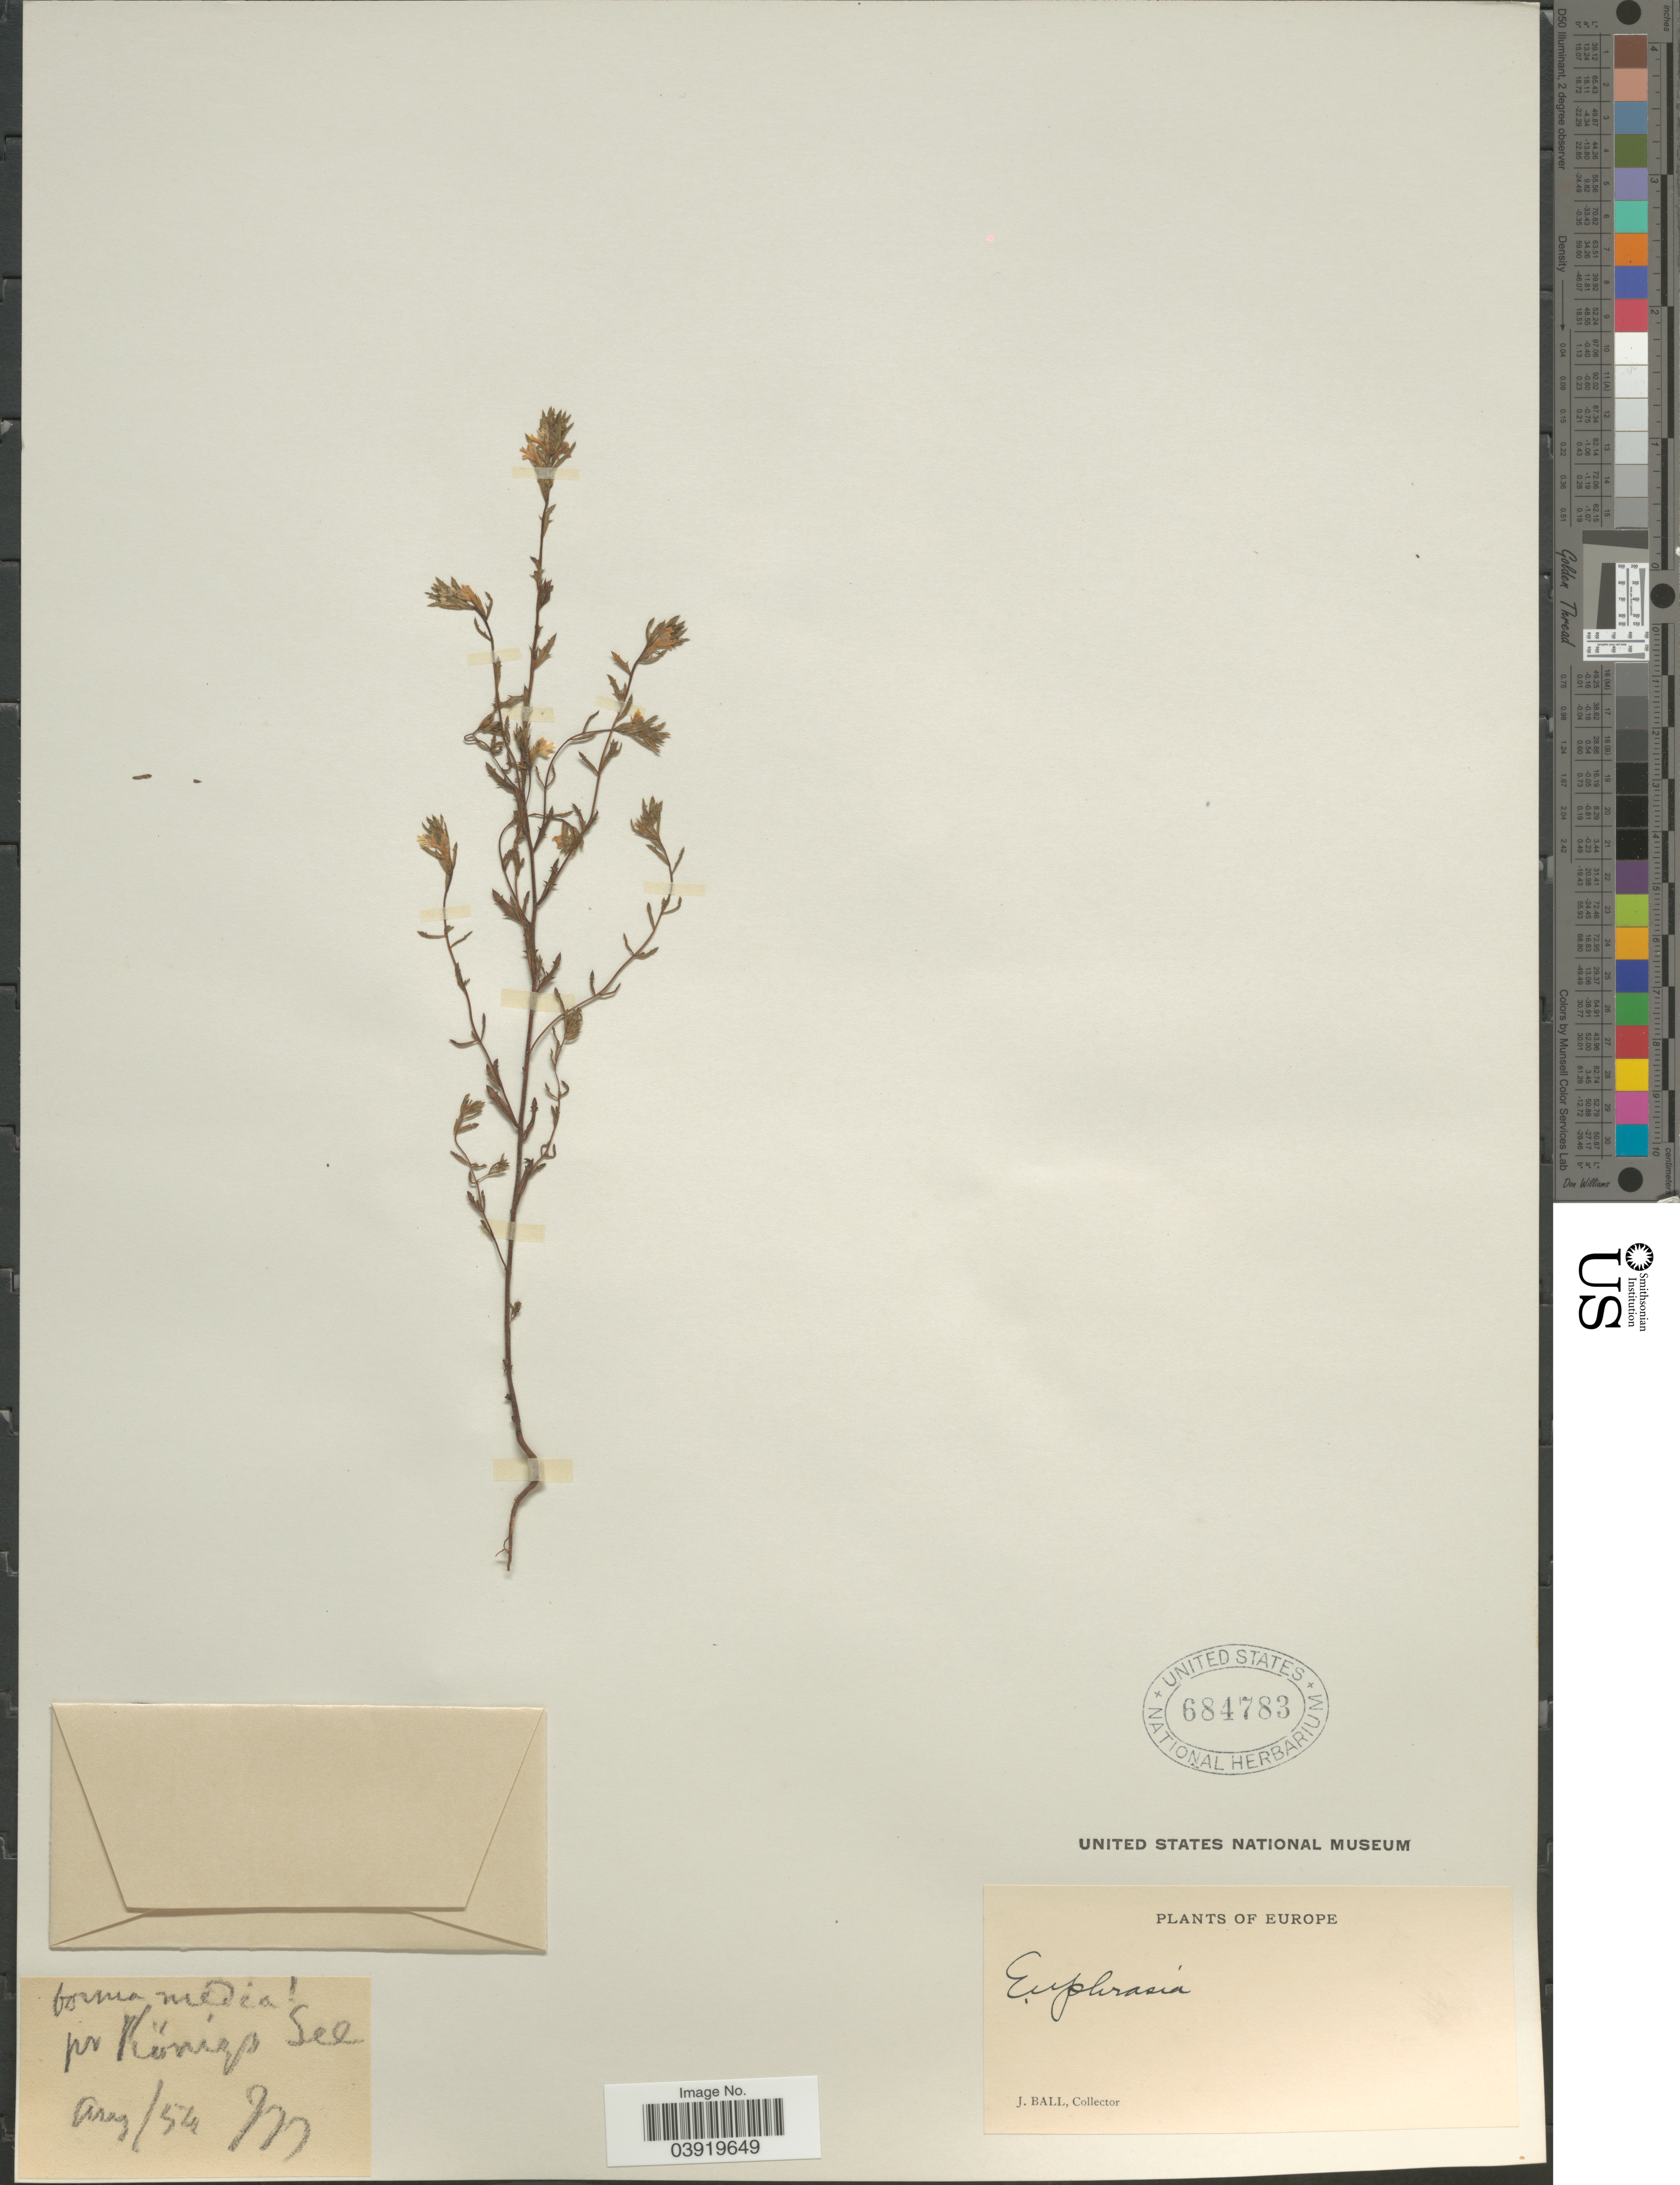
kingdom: Plantae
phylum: Tracheophyta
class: Magnoliopsida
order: Lamiales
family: Orobanchaceae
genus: Euphrasia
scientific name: Euphrasia sp.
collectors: J. Ball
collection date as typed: Transcribed d/m/y: /8/54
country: Germany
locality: Pr. Königs See. Europe.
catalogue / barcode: US 684783